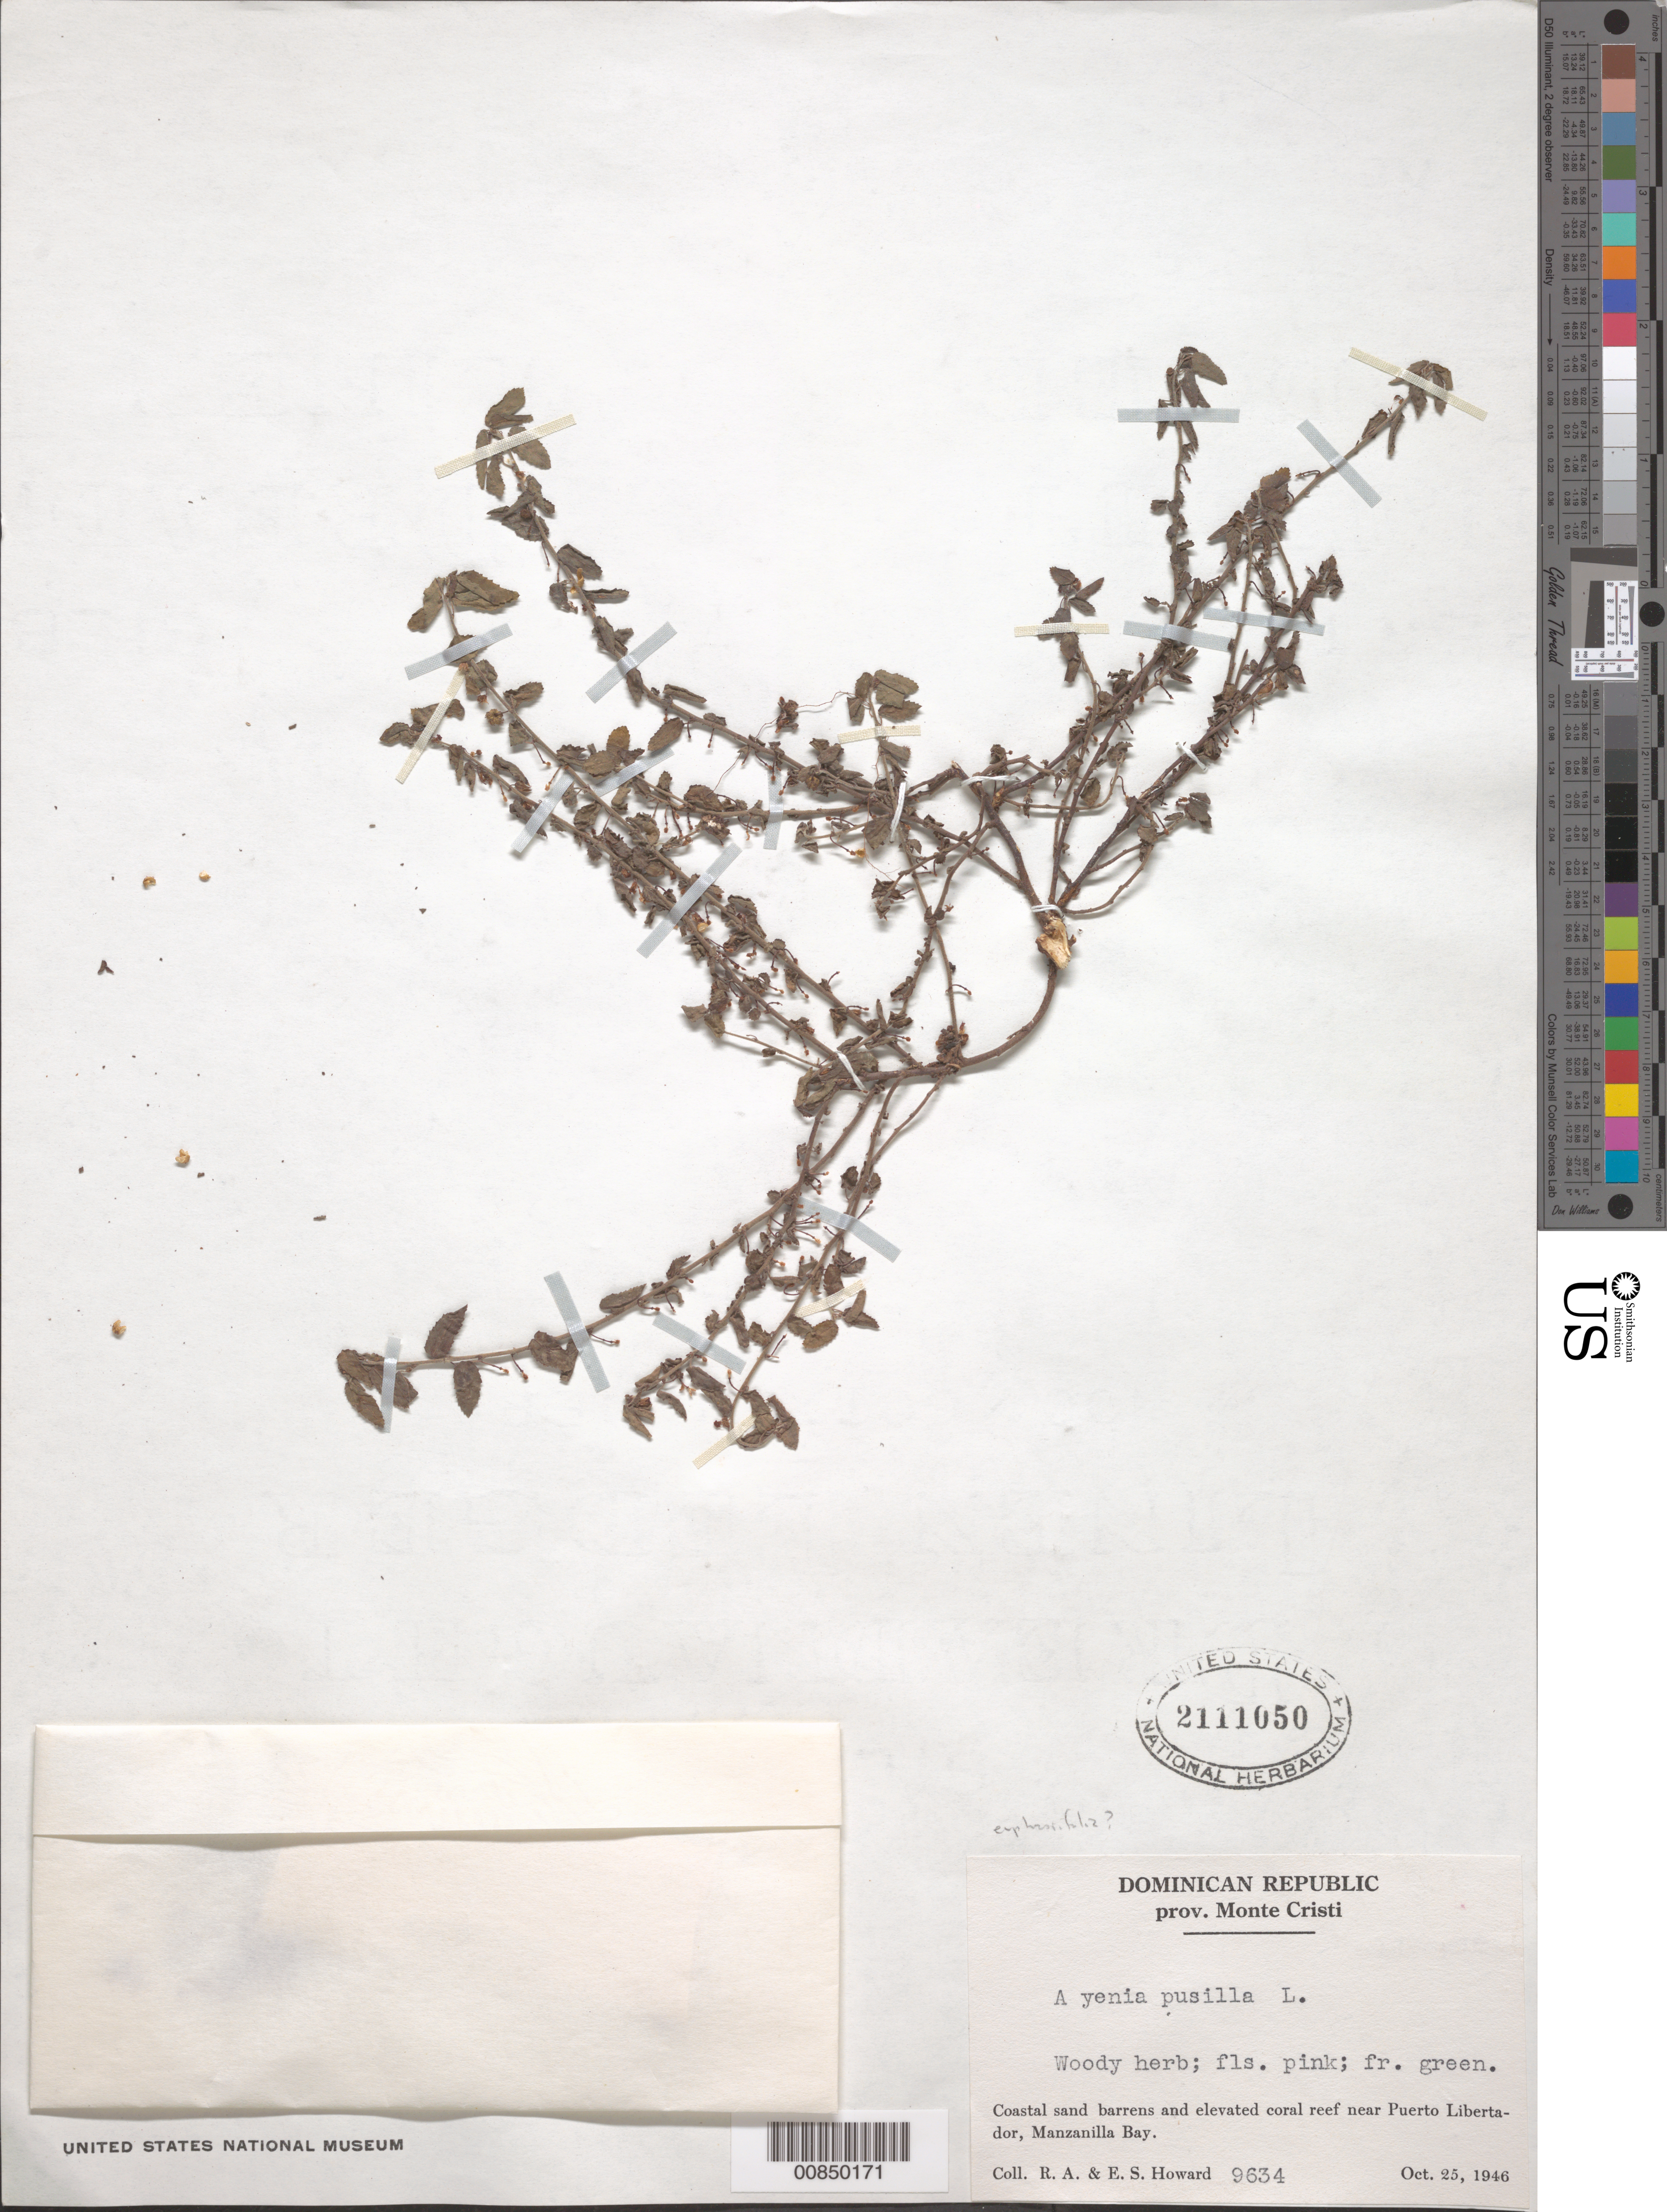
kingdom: Plantae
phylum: Tracheophyta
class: Magnoliopsida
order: Malvales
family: Malvaceae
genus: Ayenia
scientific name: Ayenia pusilla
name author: L.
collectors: R. A. Howard & E. S. Howard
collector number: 9634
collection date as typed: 25 Oct 1946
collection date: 1946-10-25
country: Dominican Republic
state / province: Monte Cristi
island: Hispaniola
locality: Near Puerto Libertador, Manzanilla Bay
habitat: Coastal sand barrens and elevated coral reef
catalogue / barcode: US 2111050